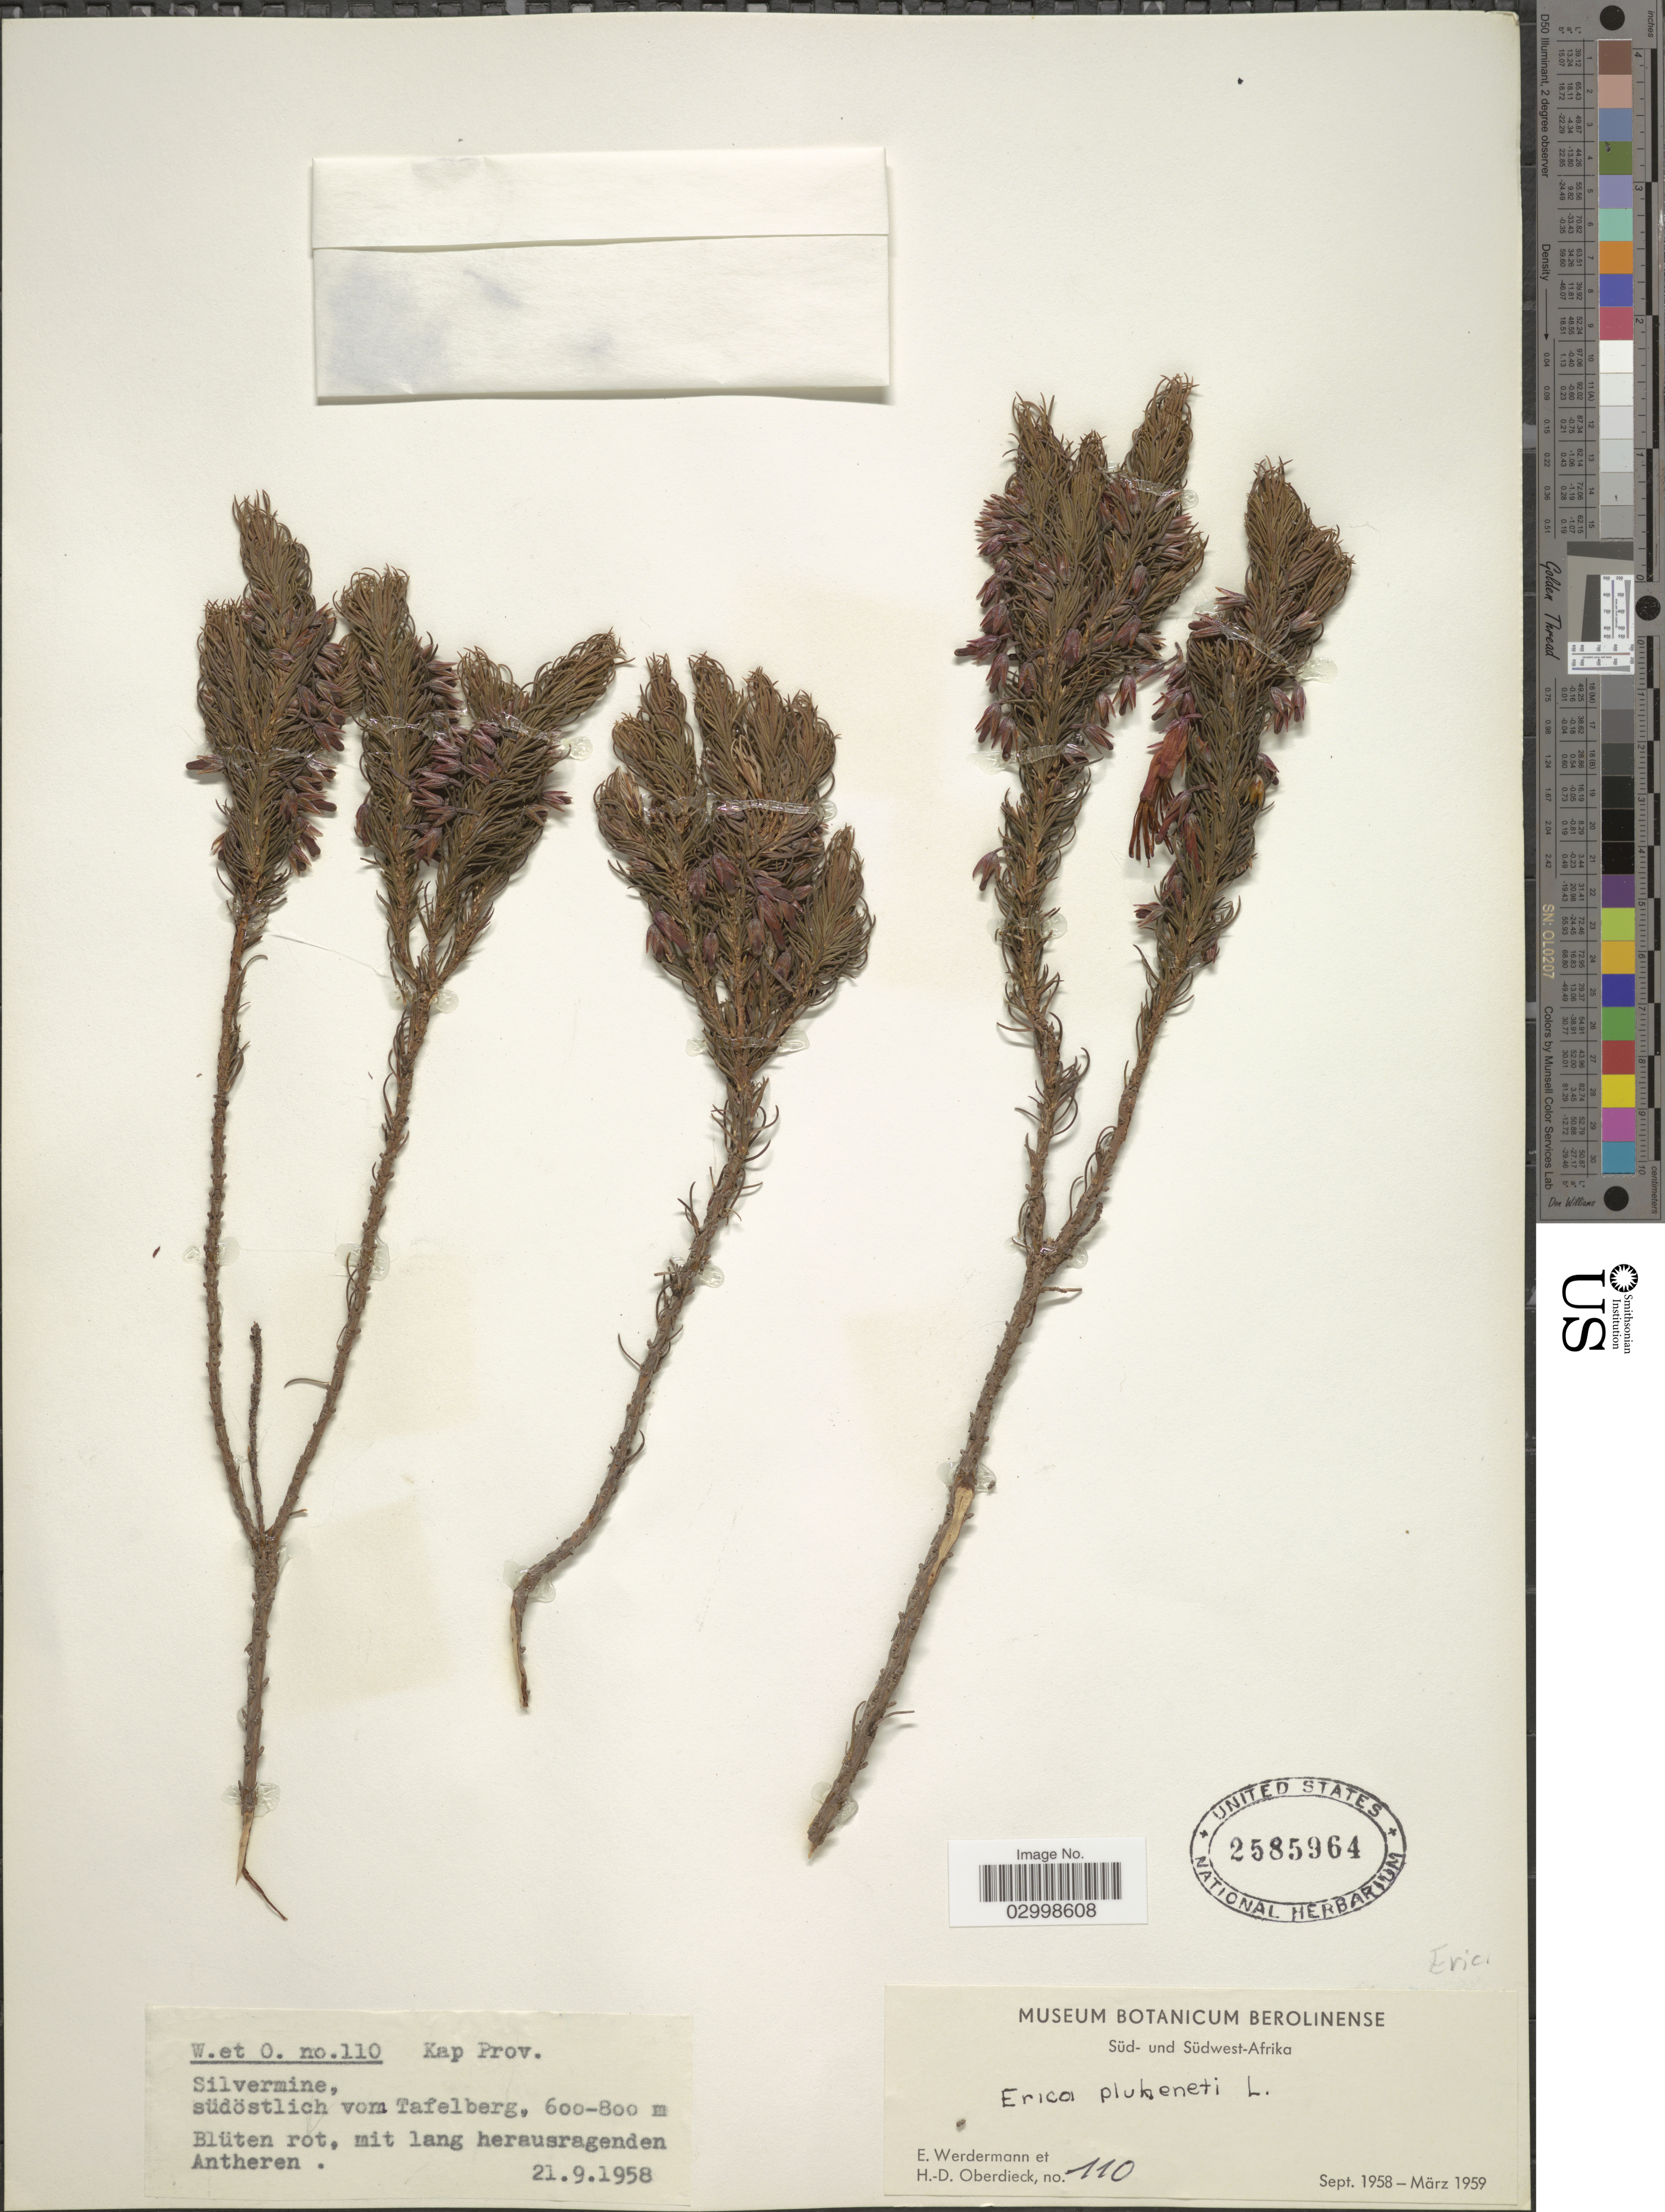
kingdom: Plantae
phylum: Tracheophyta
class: Magnoliopsida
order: Ericales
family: Ericaceae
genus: Erica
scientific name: Erica plukenetii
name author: L.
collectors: E. Werdermann & H. Oberdieck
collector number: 110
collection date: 1958-09-21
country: South Africa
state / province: Western Cape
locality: Kap Prov., Silvermine, südöstlich von Tafelberg.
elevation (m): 600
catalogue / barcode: US 2585964